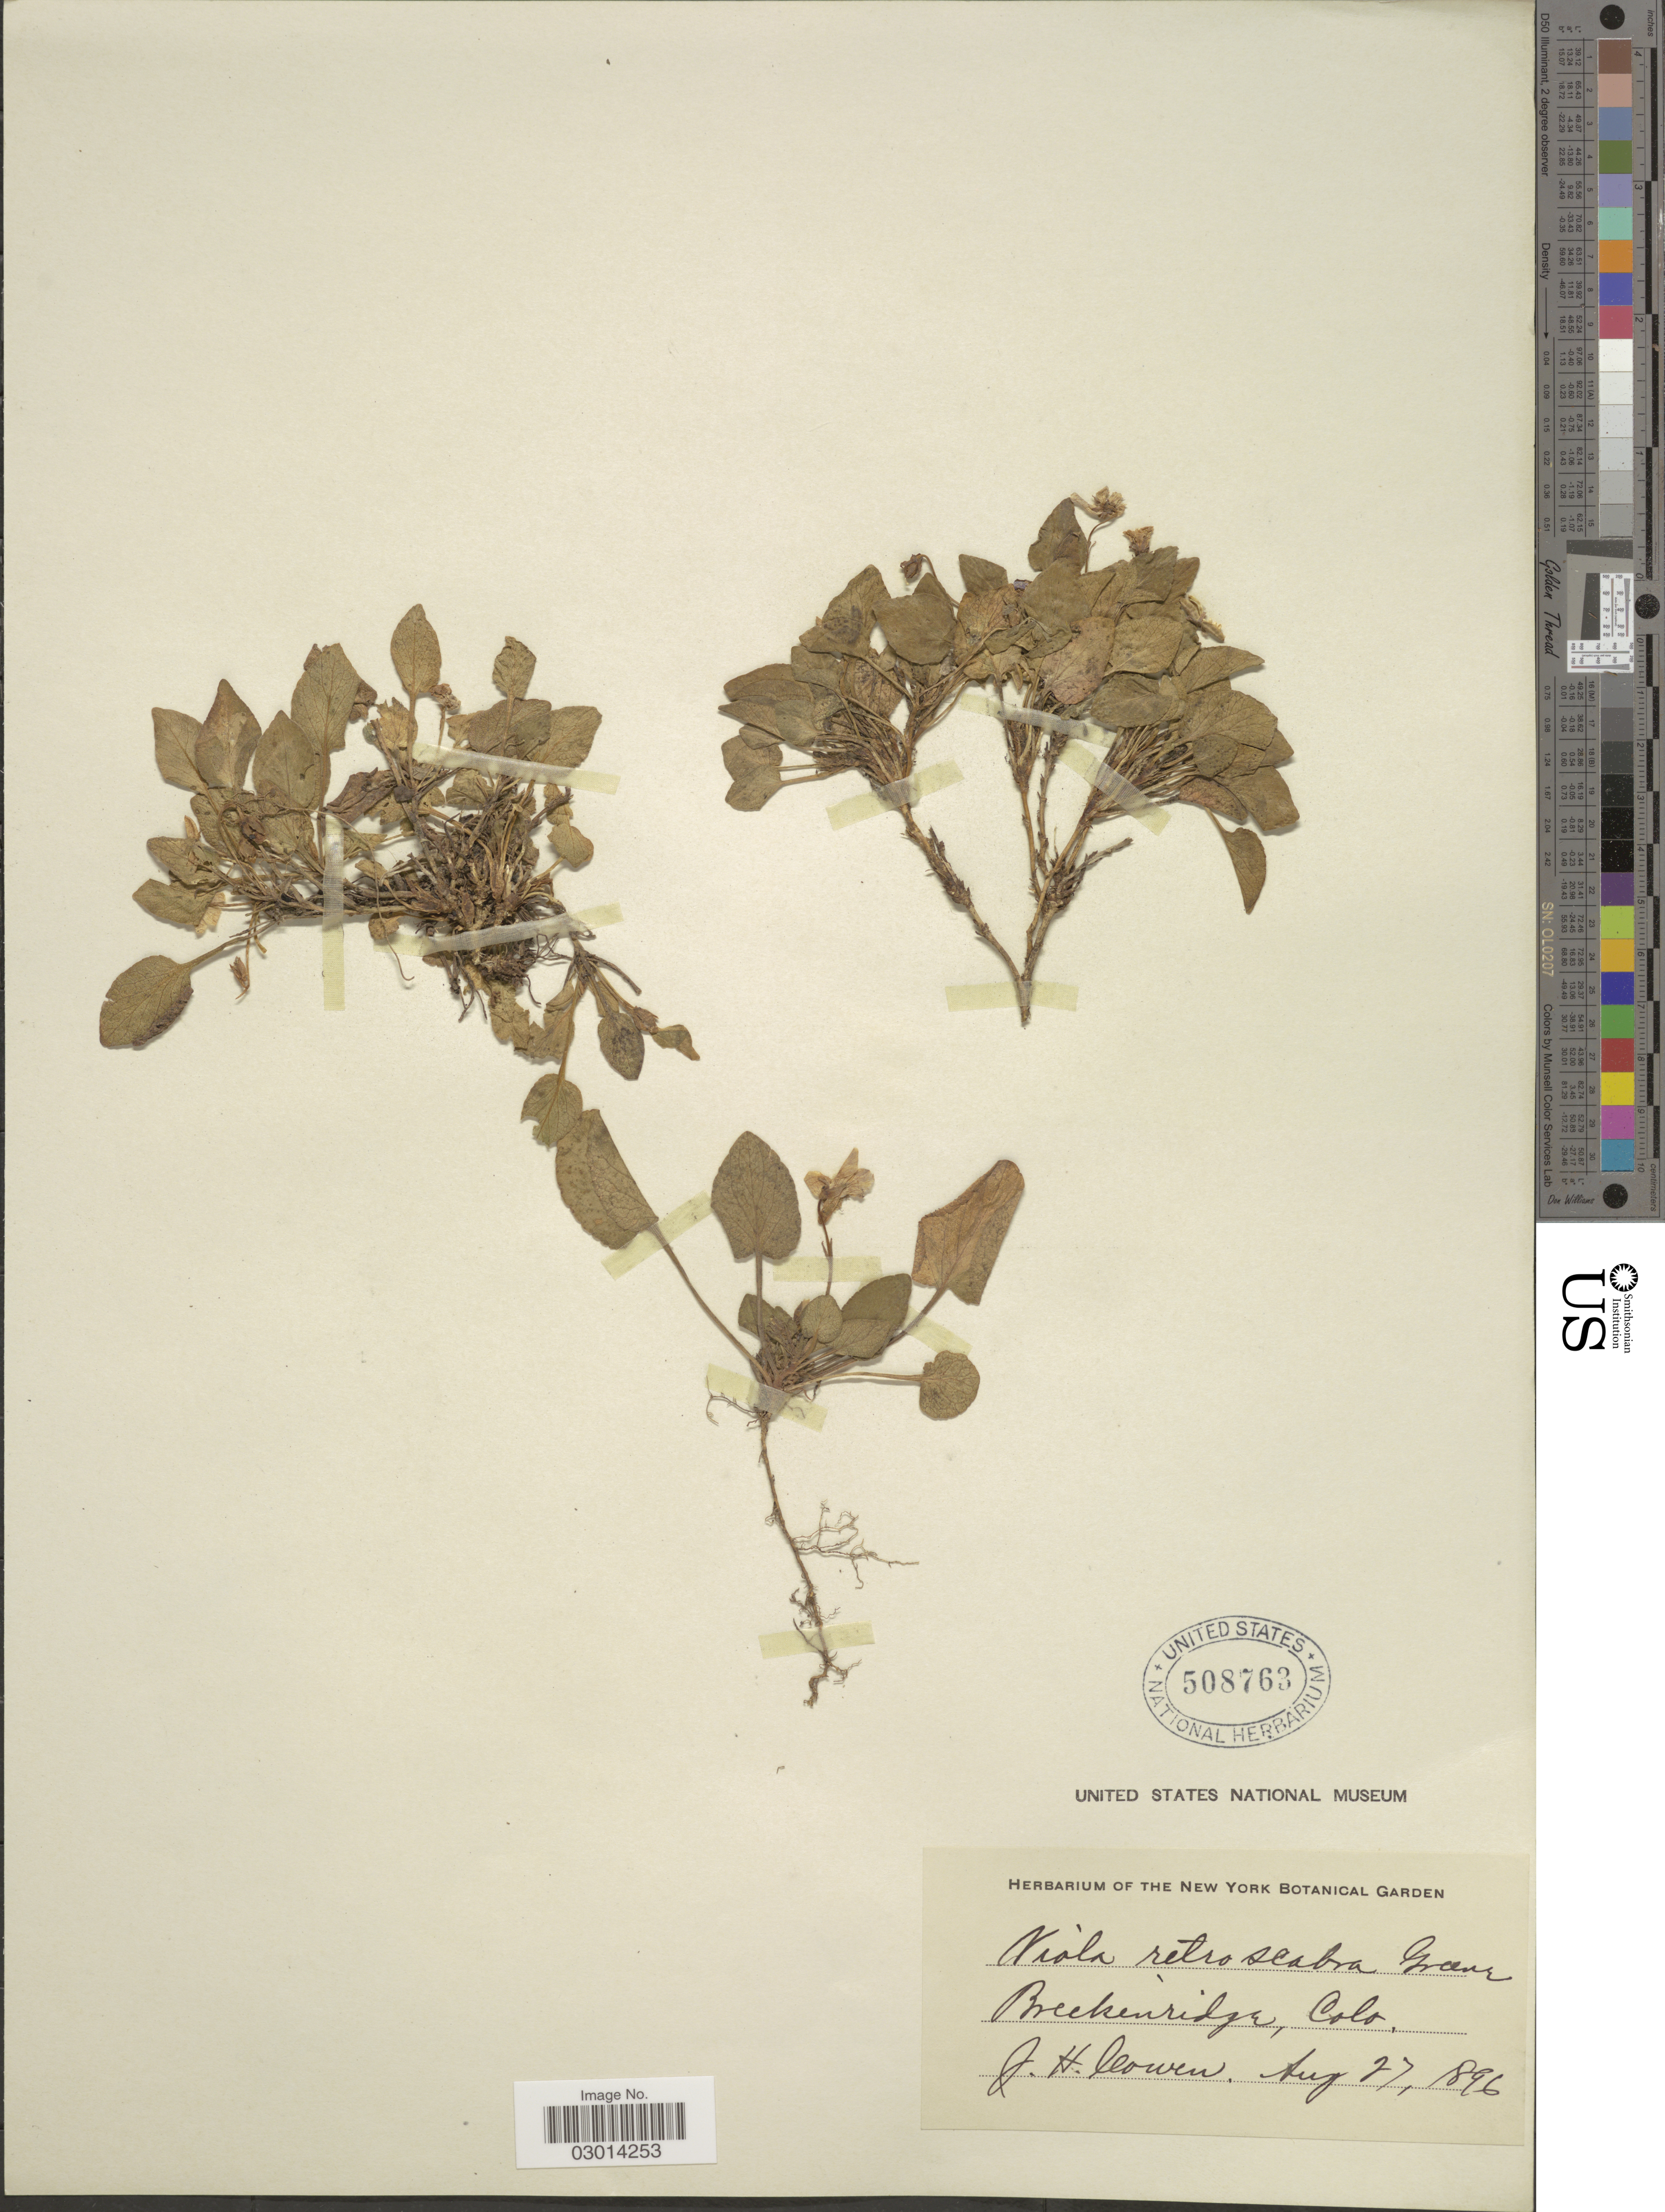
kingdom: Plantae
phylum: Tracheophyta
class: Magnoliopsida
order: Malpighiales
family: Violaceae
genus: Viola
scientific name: Viola retroscabra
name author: Greene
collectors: J. H. Cowen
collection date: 1896-08-27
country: United States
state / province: Colorado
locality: Breckenridge, Colo.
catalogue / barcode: US 508763